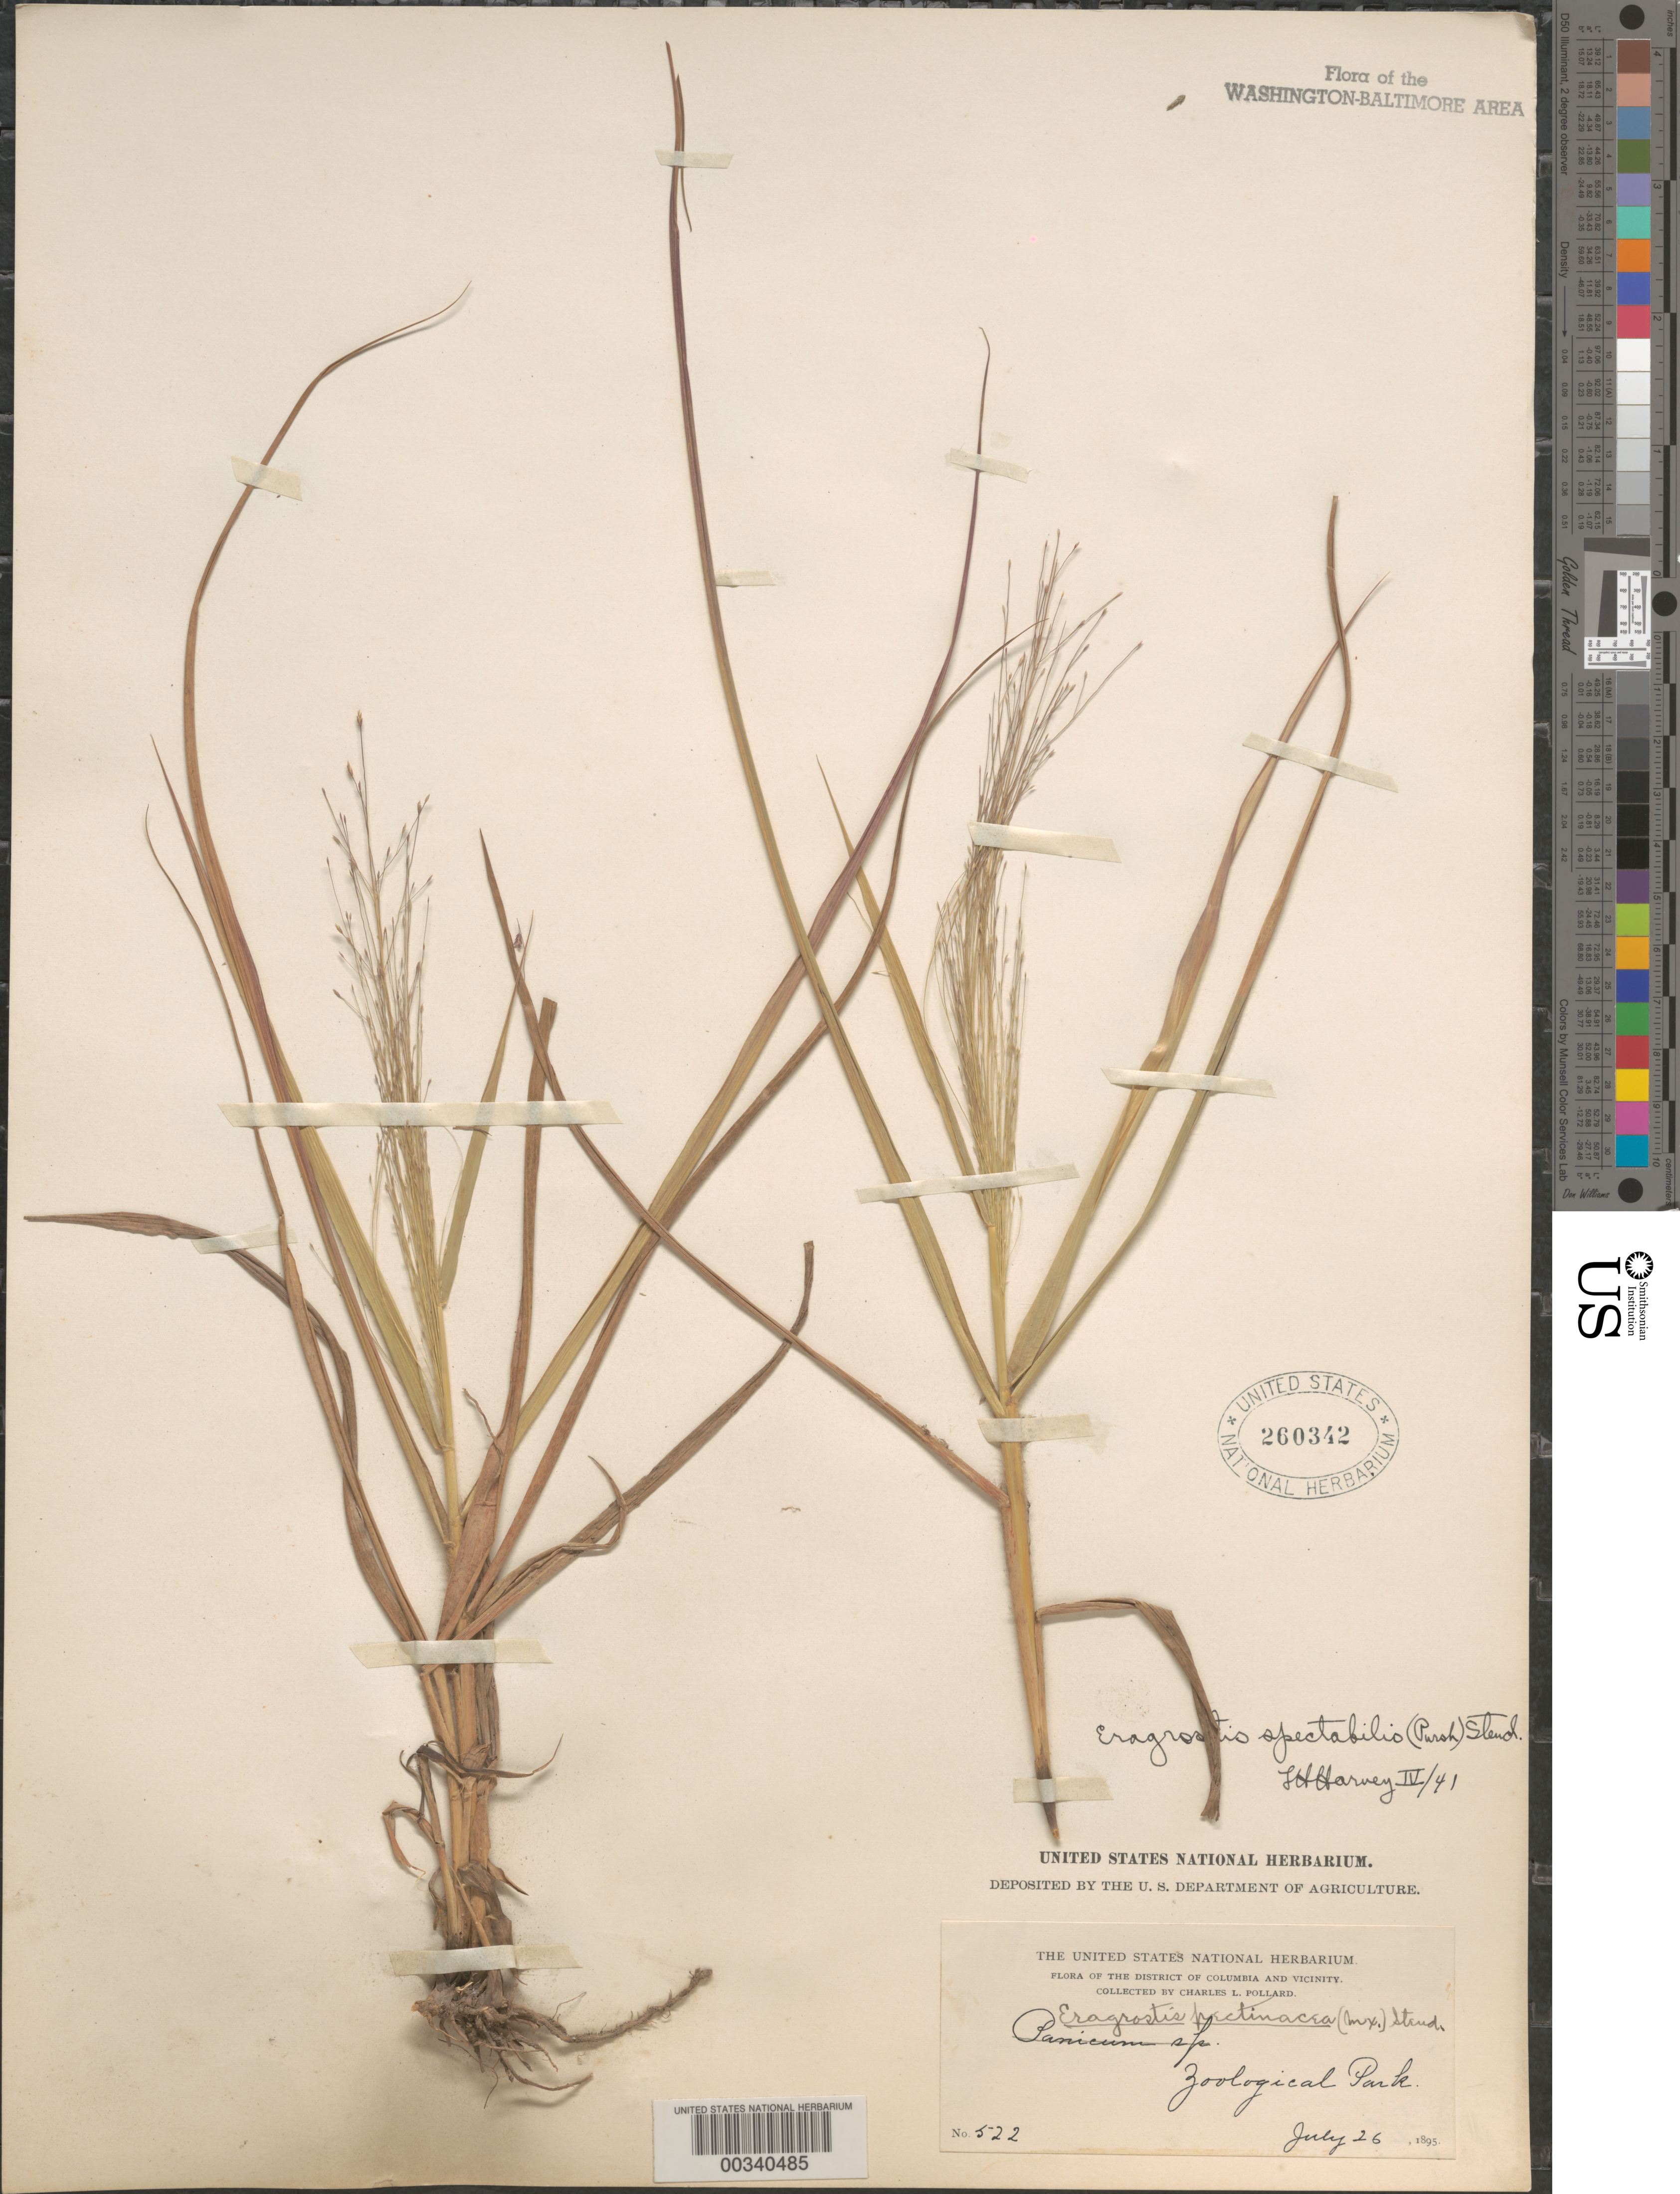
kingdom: Plantae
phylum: Tracheophyta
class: Liliopsida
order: Poales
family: Poaceae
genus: Eragrostis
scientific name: Eragrostis spectabilis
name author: (Pursh) Steud.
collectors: C. L. Pollard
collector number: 522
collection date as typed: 26 Jul 1895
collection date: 1895-07-26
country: United States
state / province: District of Columbia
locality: Zoological Park Rock Creek Park and Vicinity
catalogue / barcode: US 260342